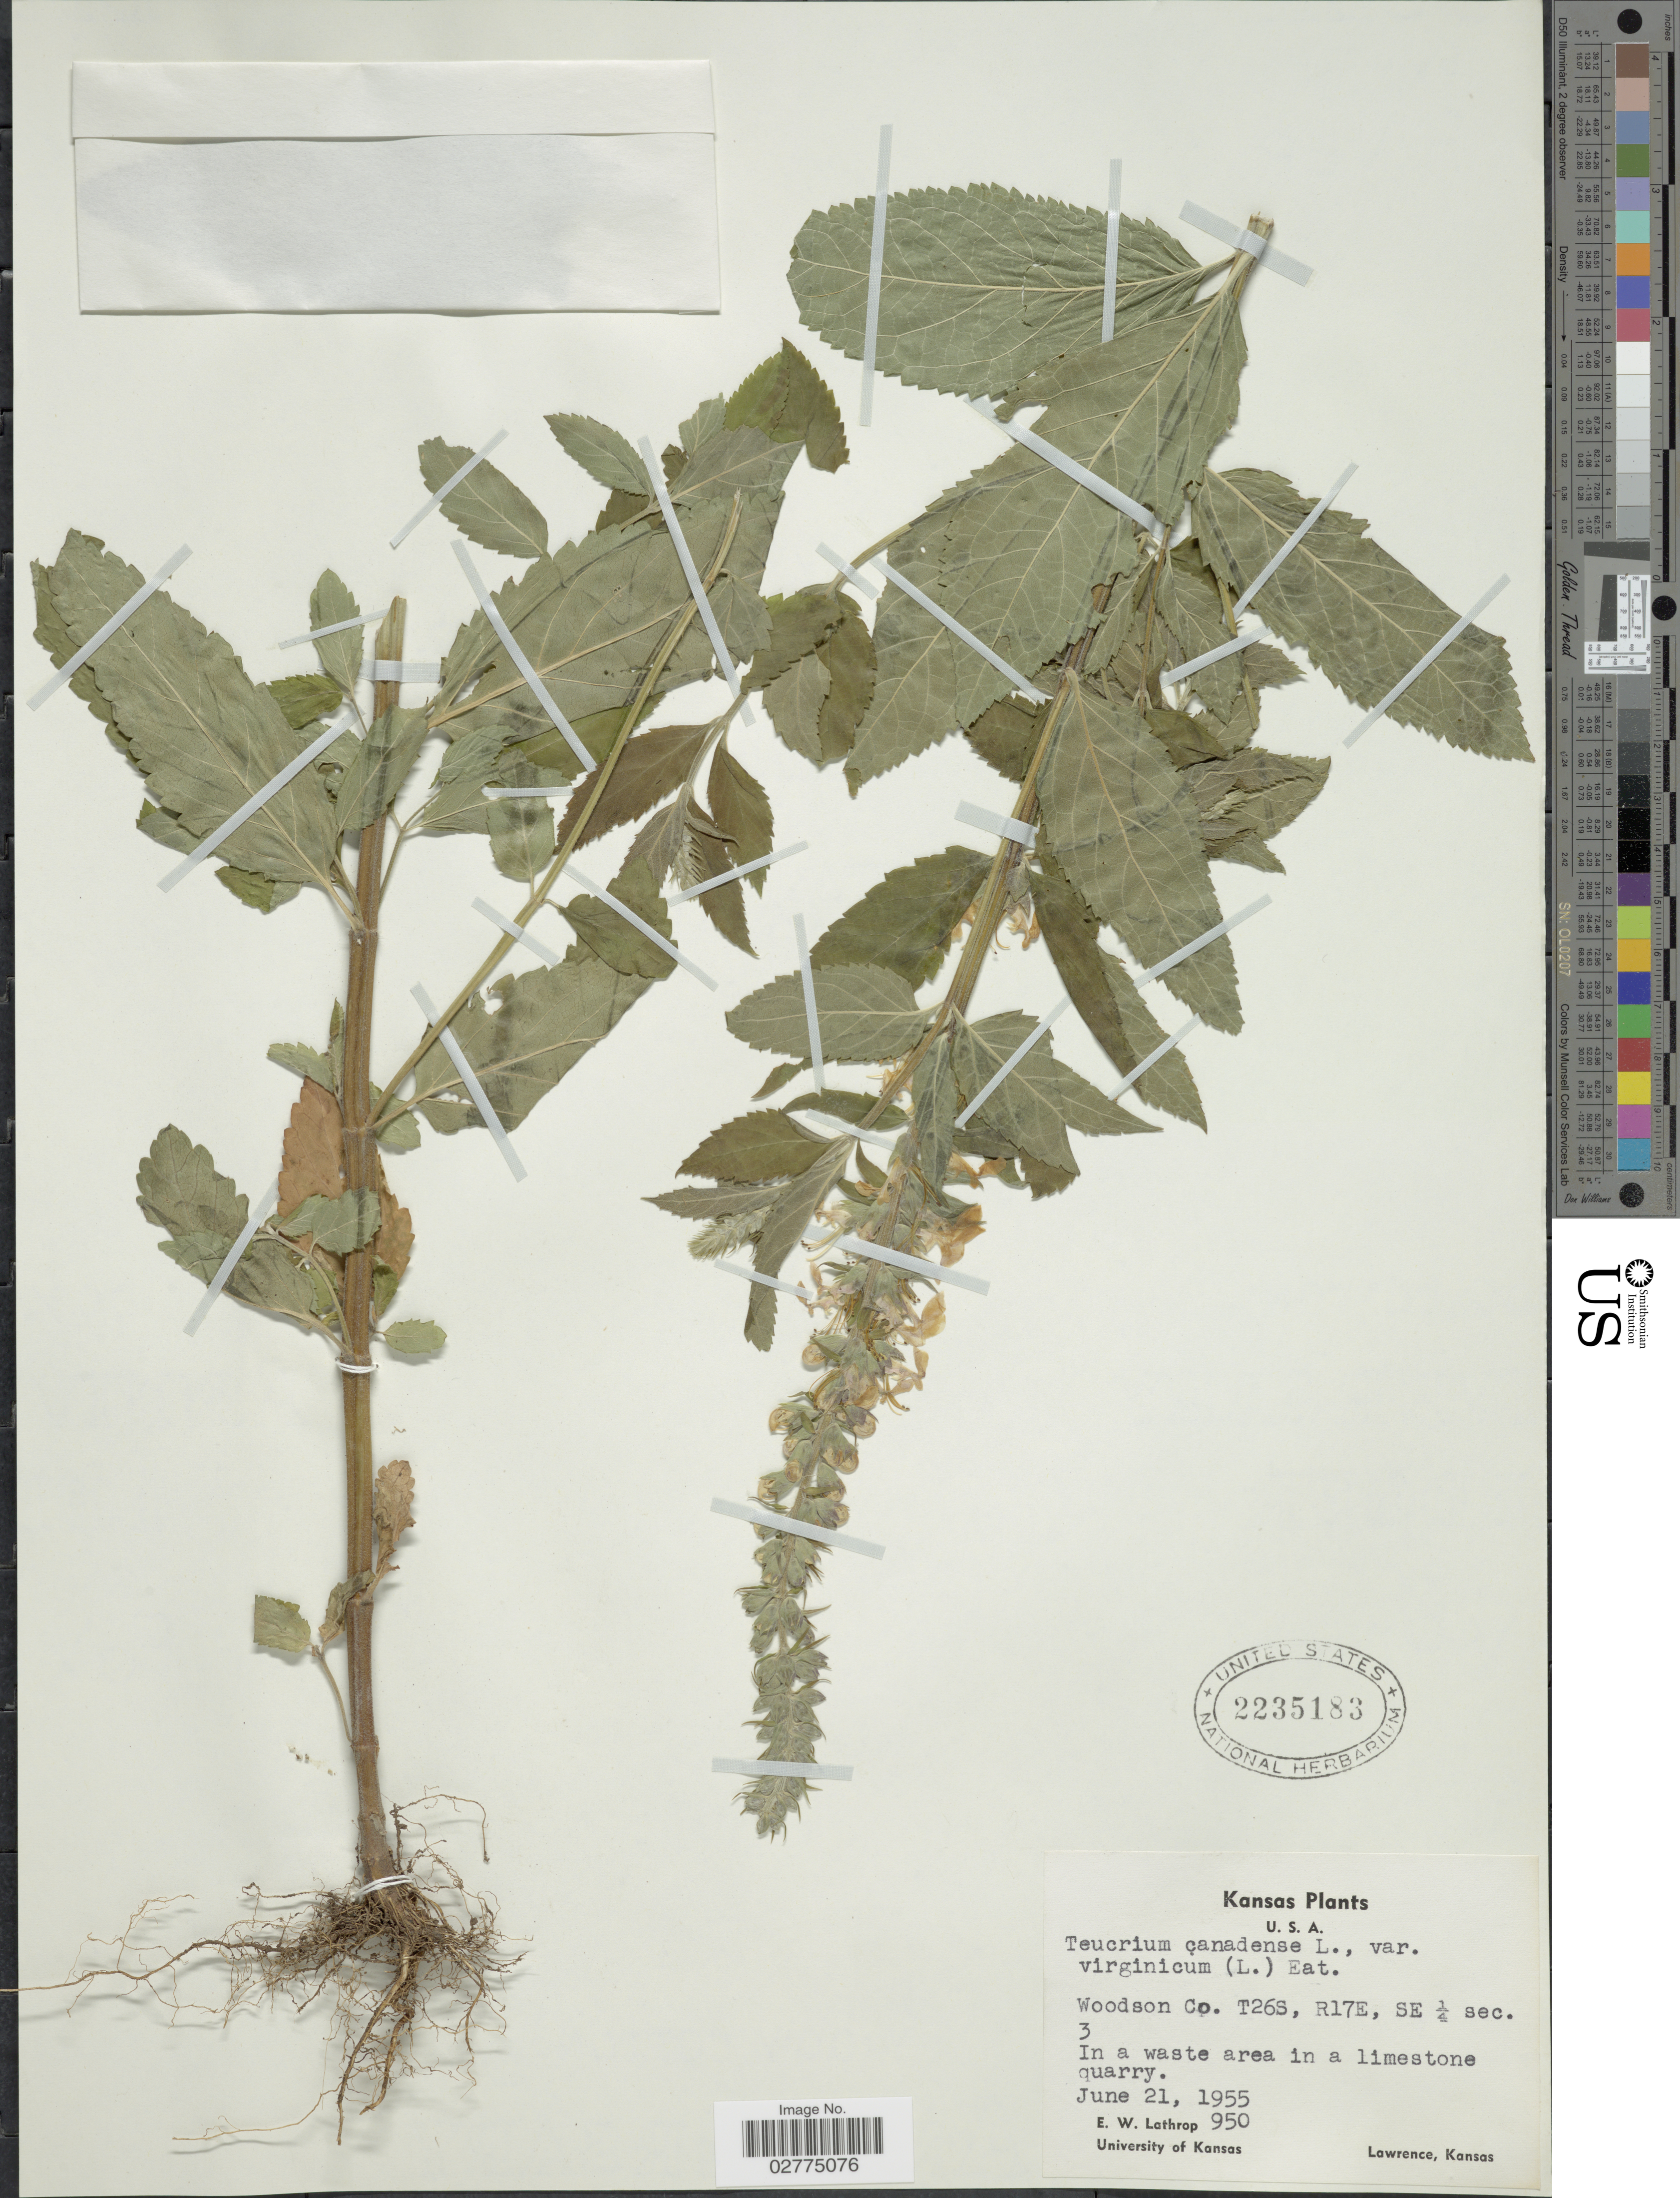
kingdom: Plantae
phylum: Tracheophyta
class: Magnoliopsida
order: Lamiales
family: Lamiaceae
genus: Teucrium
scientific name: Teucrium canadense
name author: L.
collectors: E. W. Lathrop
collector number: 950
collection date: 1955-06-21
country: United States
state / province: Kansas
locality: Woodson Co., T26S, R17E, SE ¼ sec., In a waste area in a limestone quarry.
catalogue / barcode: US 2235183